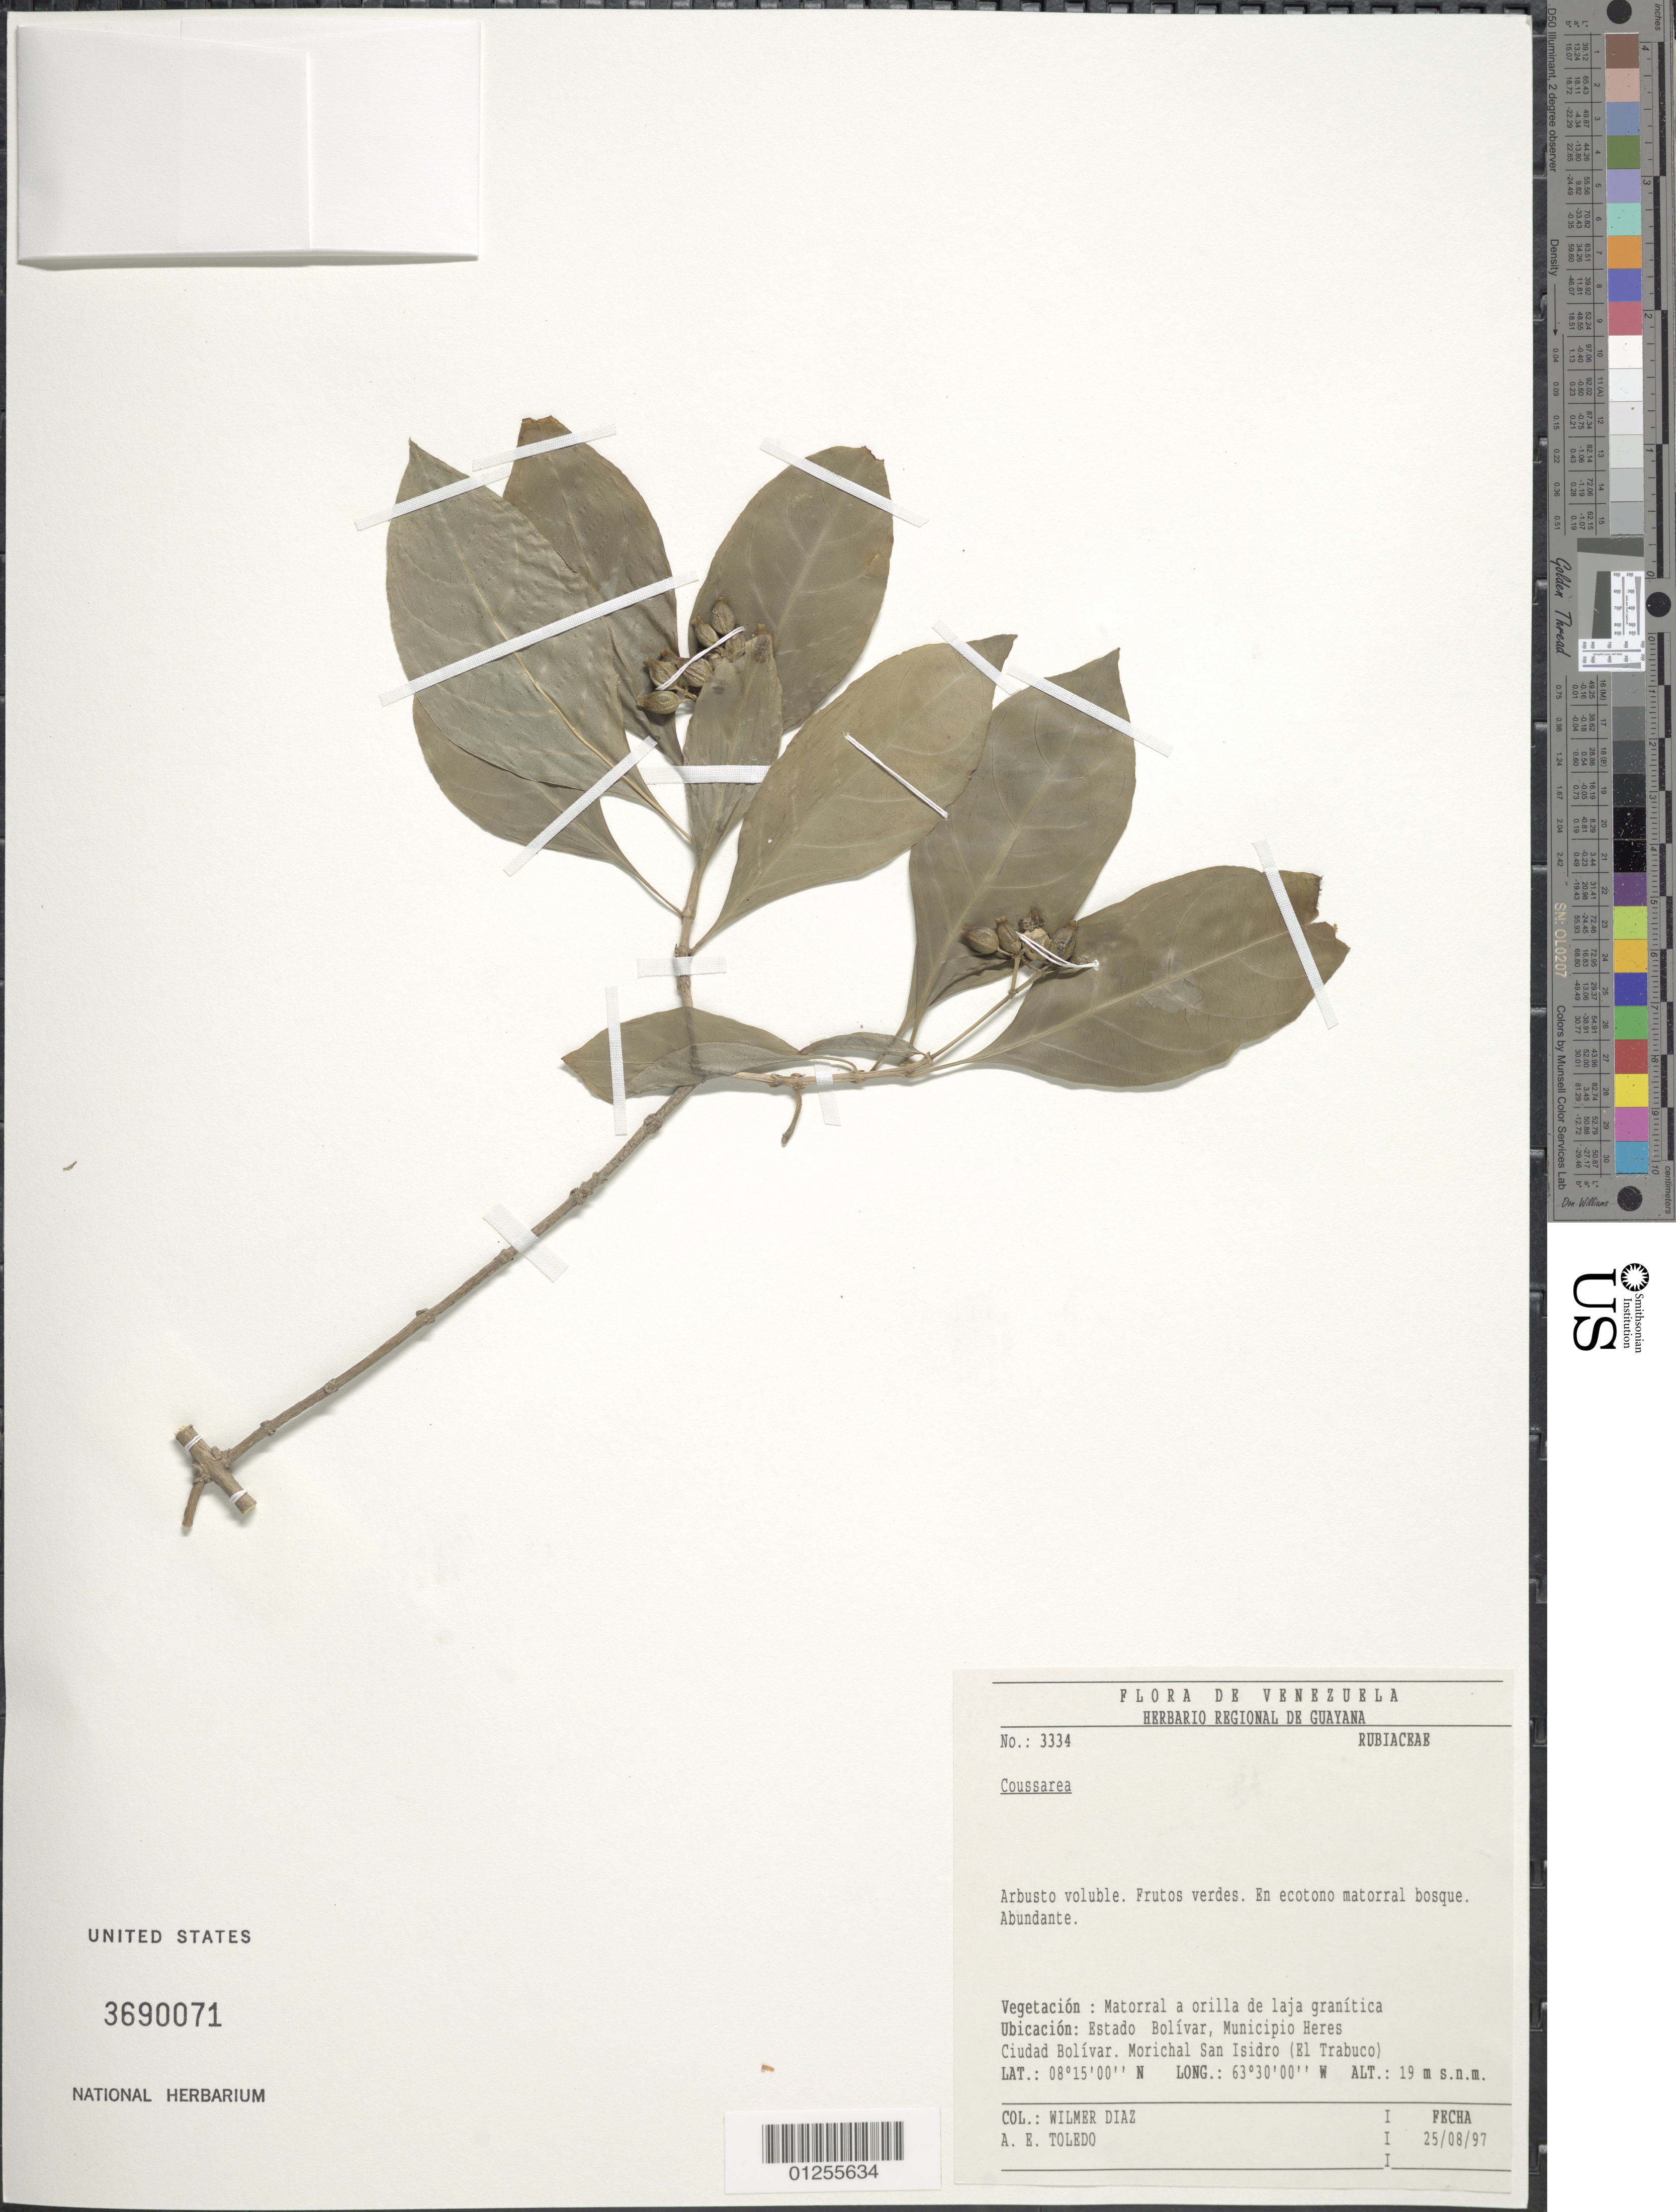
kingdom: Plantae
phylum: Tracheophyta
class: Magnoliopsida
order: Gentianales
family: Rubiaceae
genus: Coussarea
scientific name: Coussarea sp.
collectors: W. Díaz P. & A. E. Toledo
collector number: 3334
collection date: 1997-08-25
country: Venezuela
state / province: Bolívar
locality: Mun. Heres. Ciudad Bolivar. Morichal San Isidro (El Trabuco)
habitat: En ecotono matorral bosque. Abundante. Matorral a orilla de laja granitica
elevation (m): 19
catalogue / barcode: US 3690071